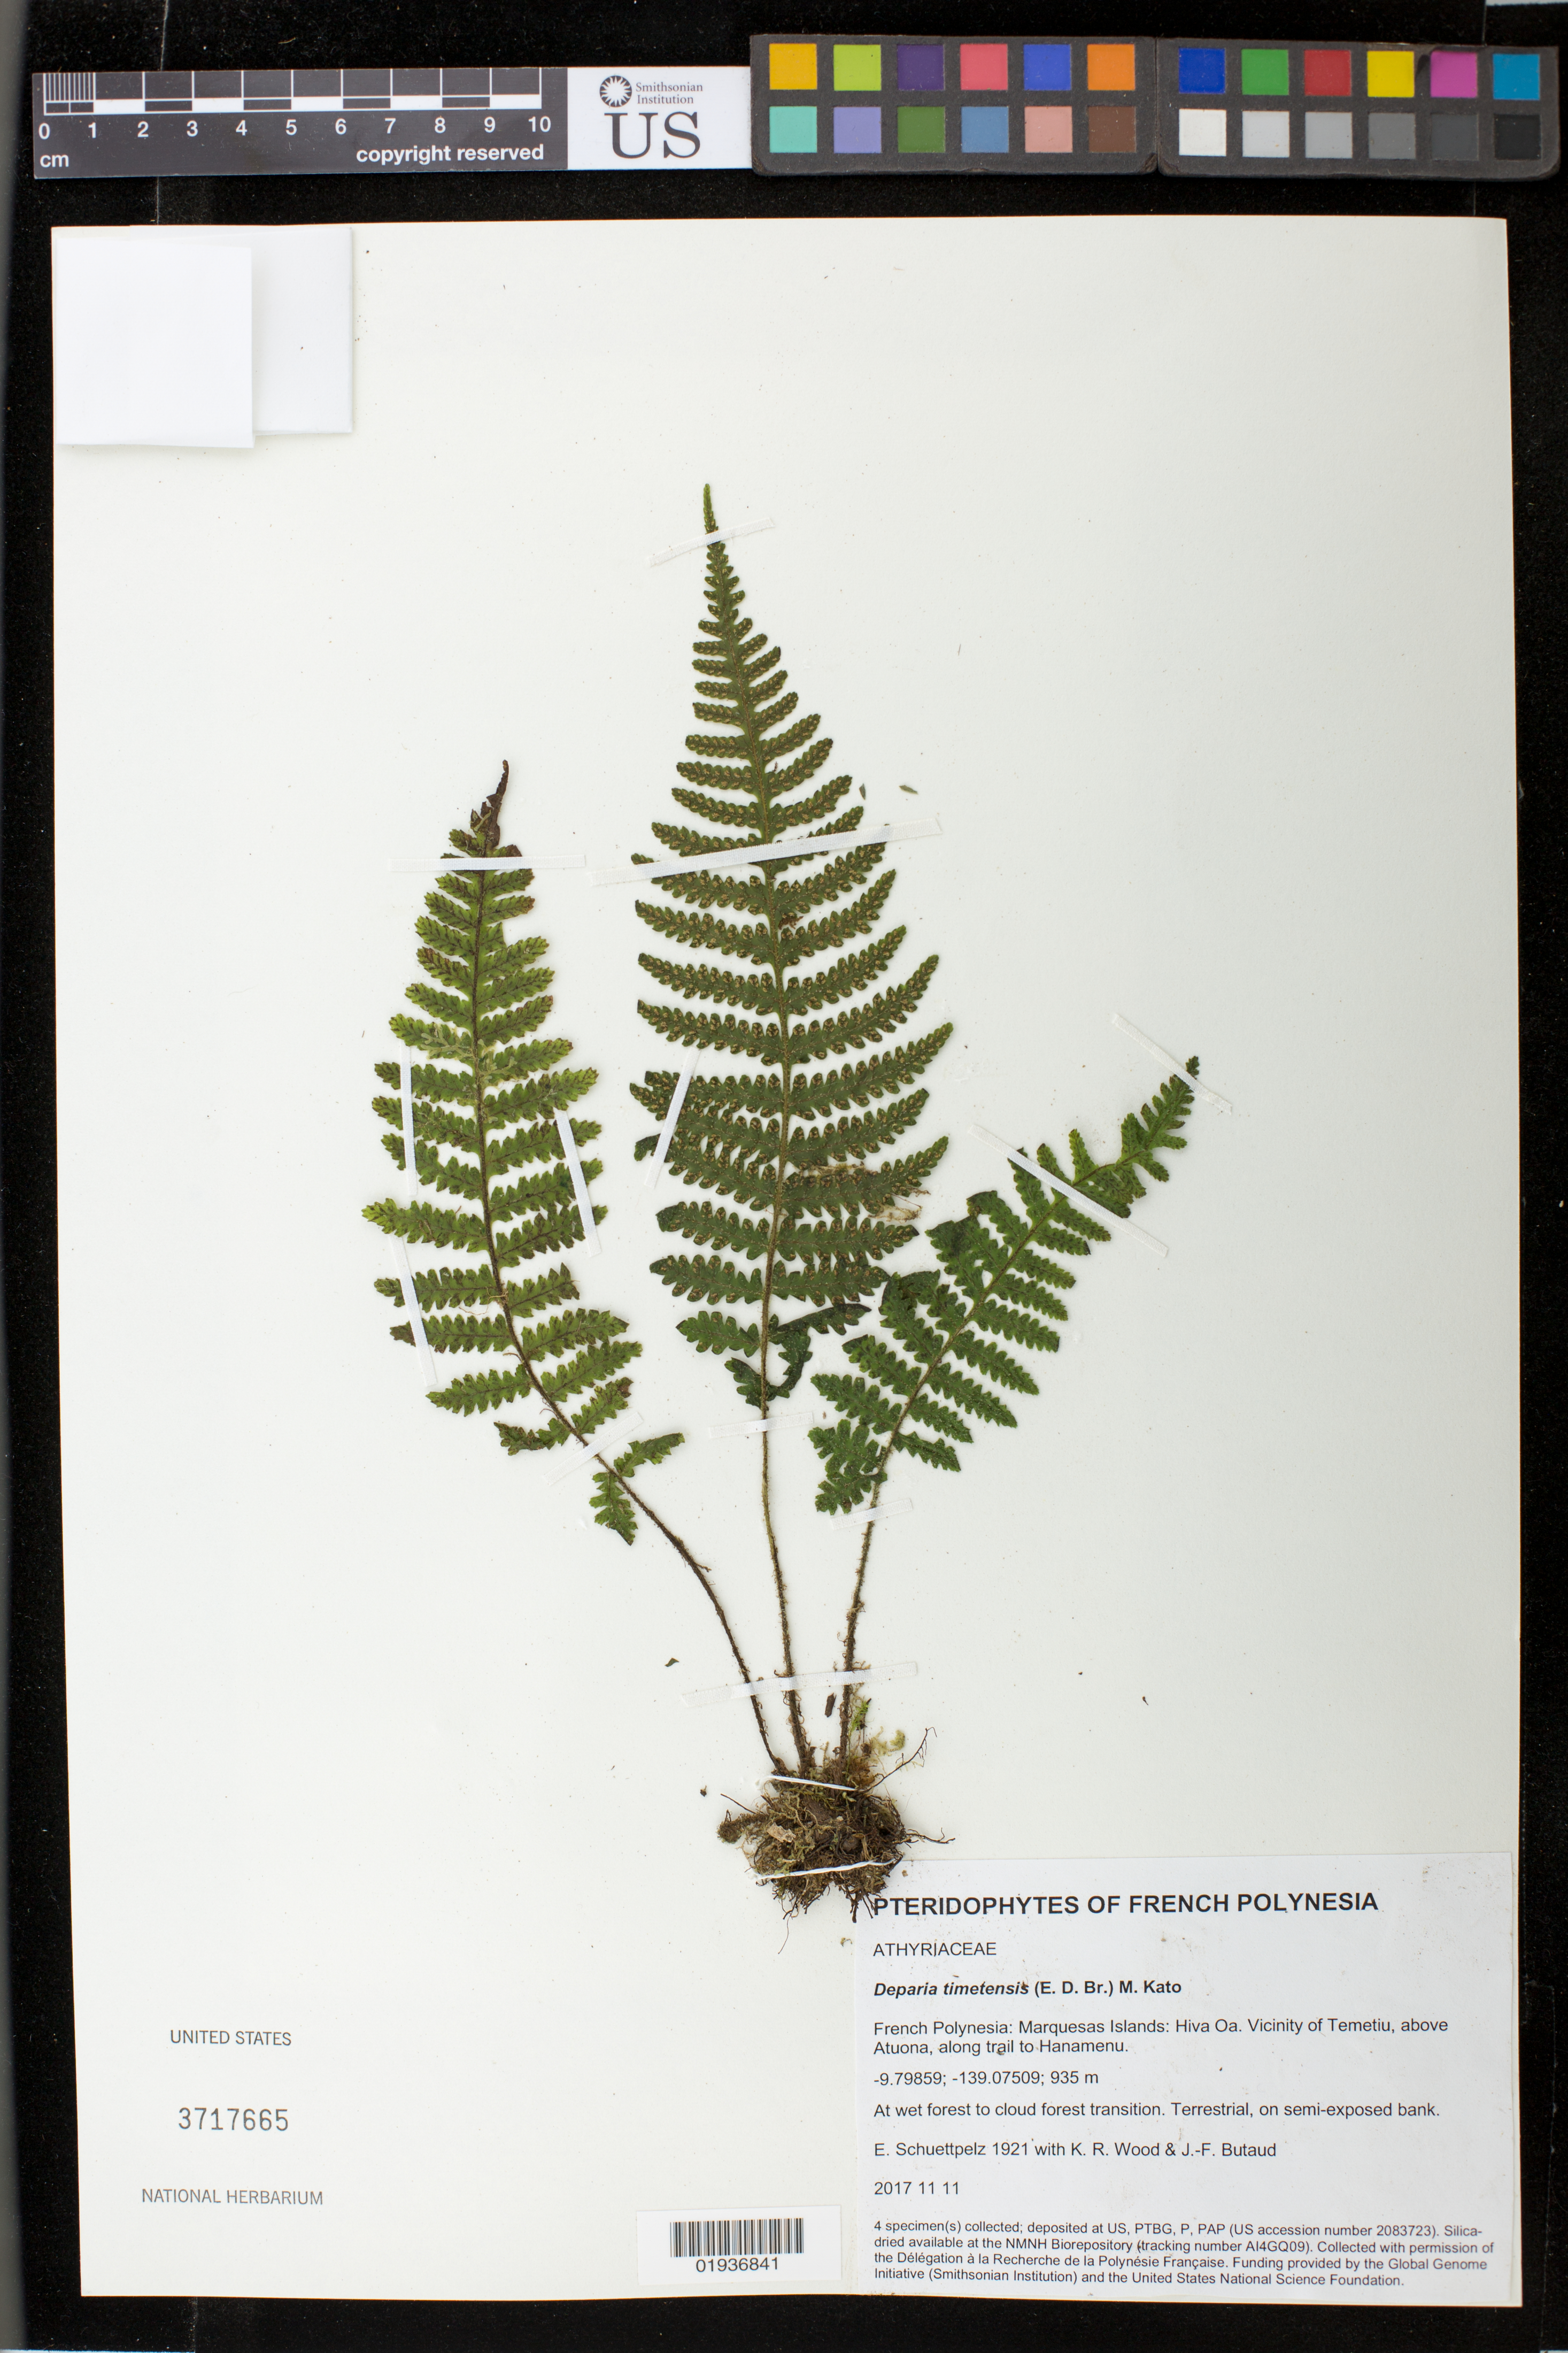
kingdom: Plantae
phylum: Tracheophyta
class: Polypodiopsida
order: Polypodiales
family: Athyriaceae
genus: Deparia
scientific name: Deparia timetensis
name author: (E.D. Br.) M. Kato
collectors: E. Schuettpelz, K. R. Wood & J. -F. Butaud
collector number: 1921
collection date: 2017-11-11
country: French Polynesia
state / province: Marquesas Islands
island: Hiva Oa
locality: Vicinity of Temetiu, above Atuona, along trail to Hanamenu.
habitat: At wet forest to cloud forest transition.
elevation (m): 935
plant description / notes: Collected with permission of the Délégation à la Recherche de la Polynésie Française. Funding provided by the Global Genome Initiative (Smithsonian Institution) and the United States National Science Foundation. Silica dried tissue stored at AI4GQ09 in the NMNH Biorepository, Smithsonian Institution.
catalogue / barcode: US 3717665